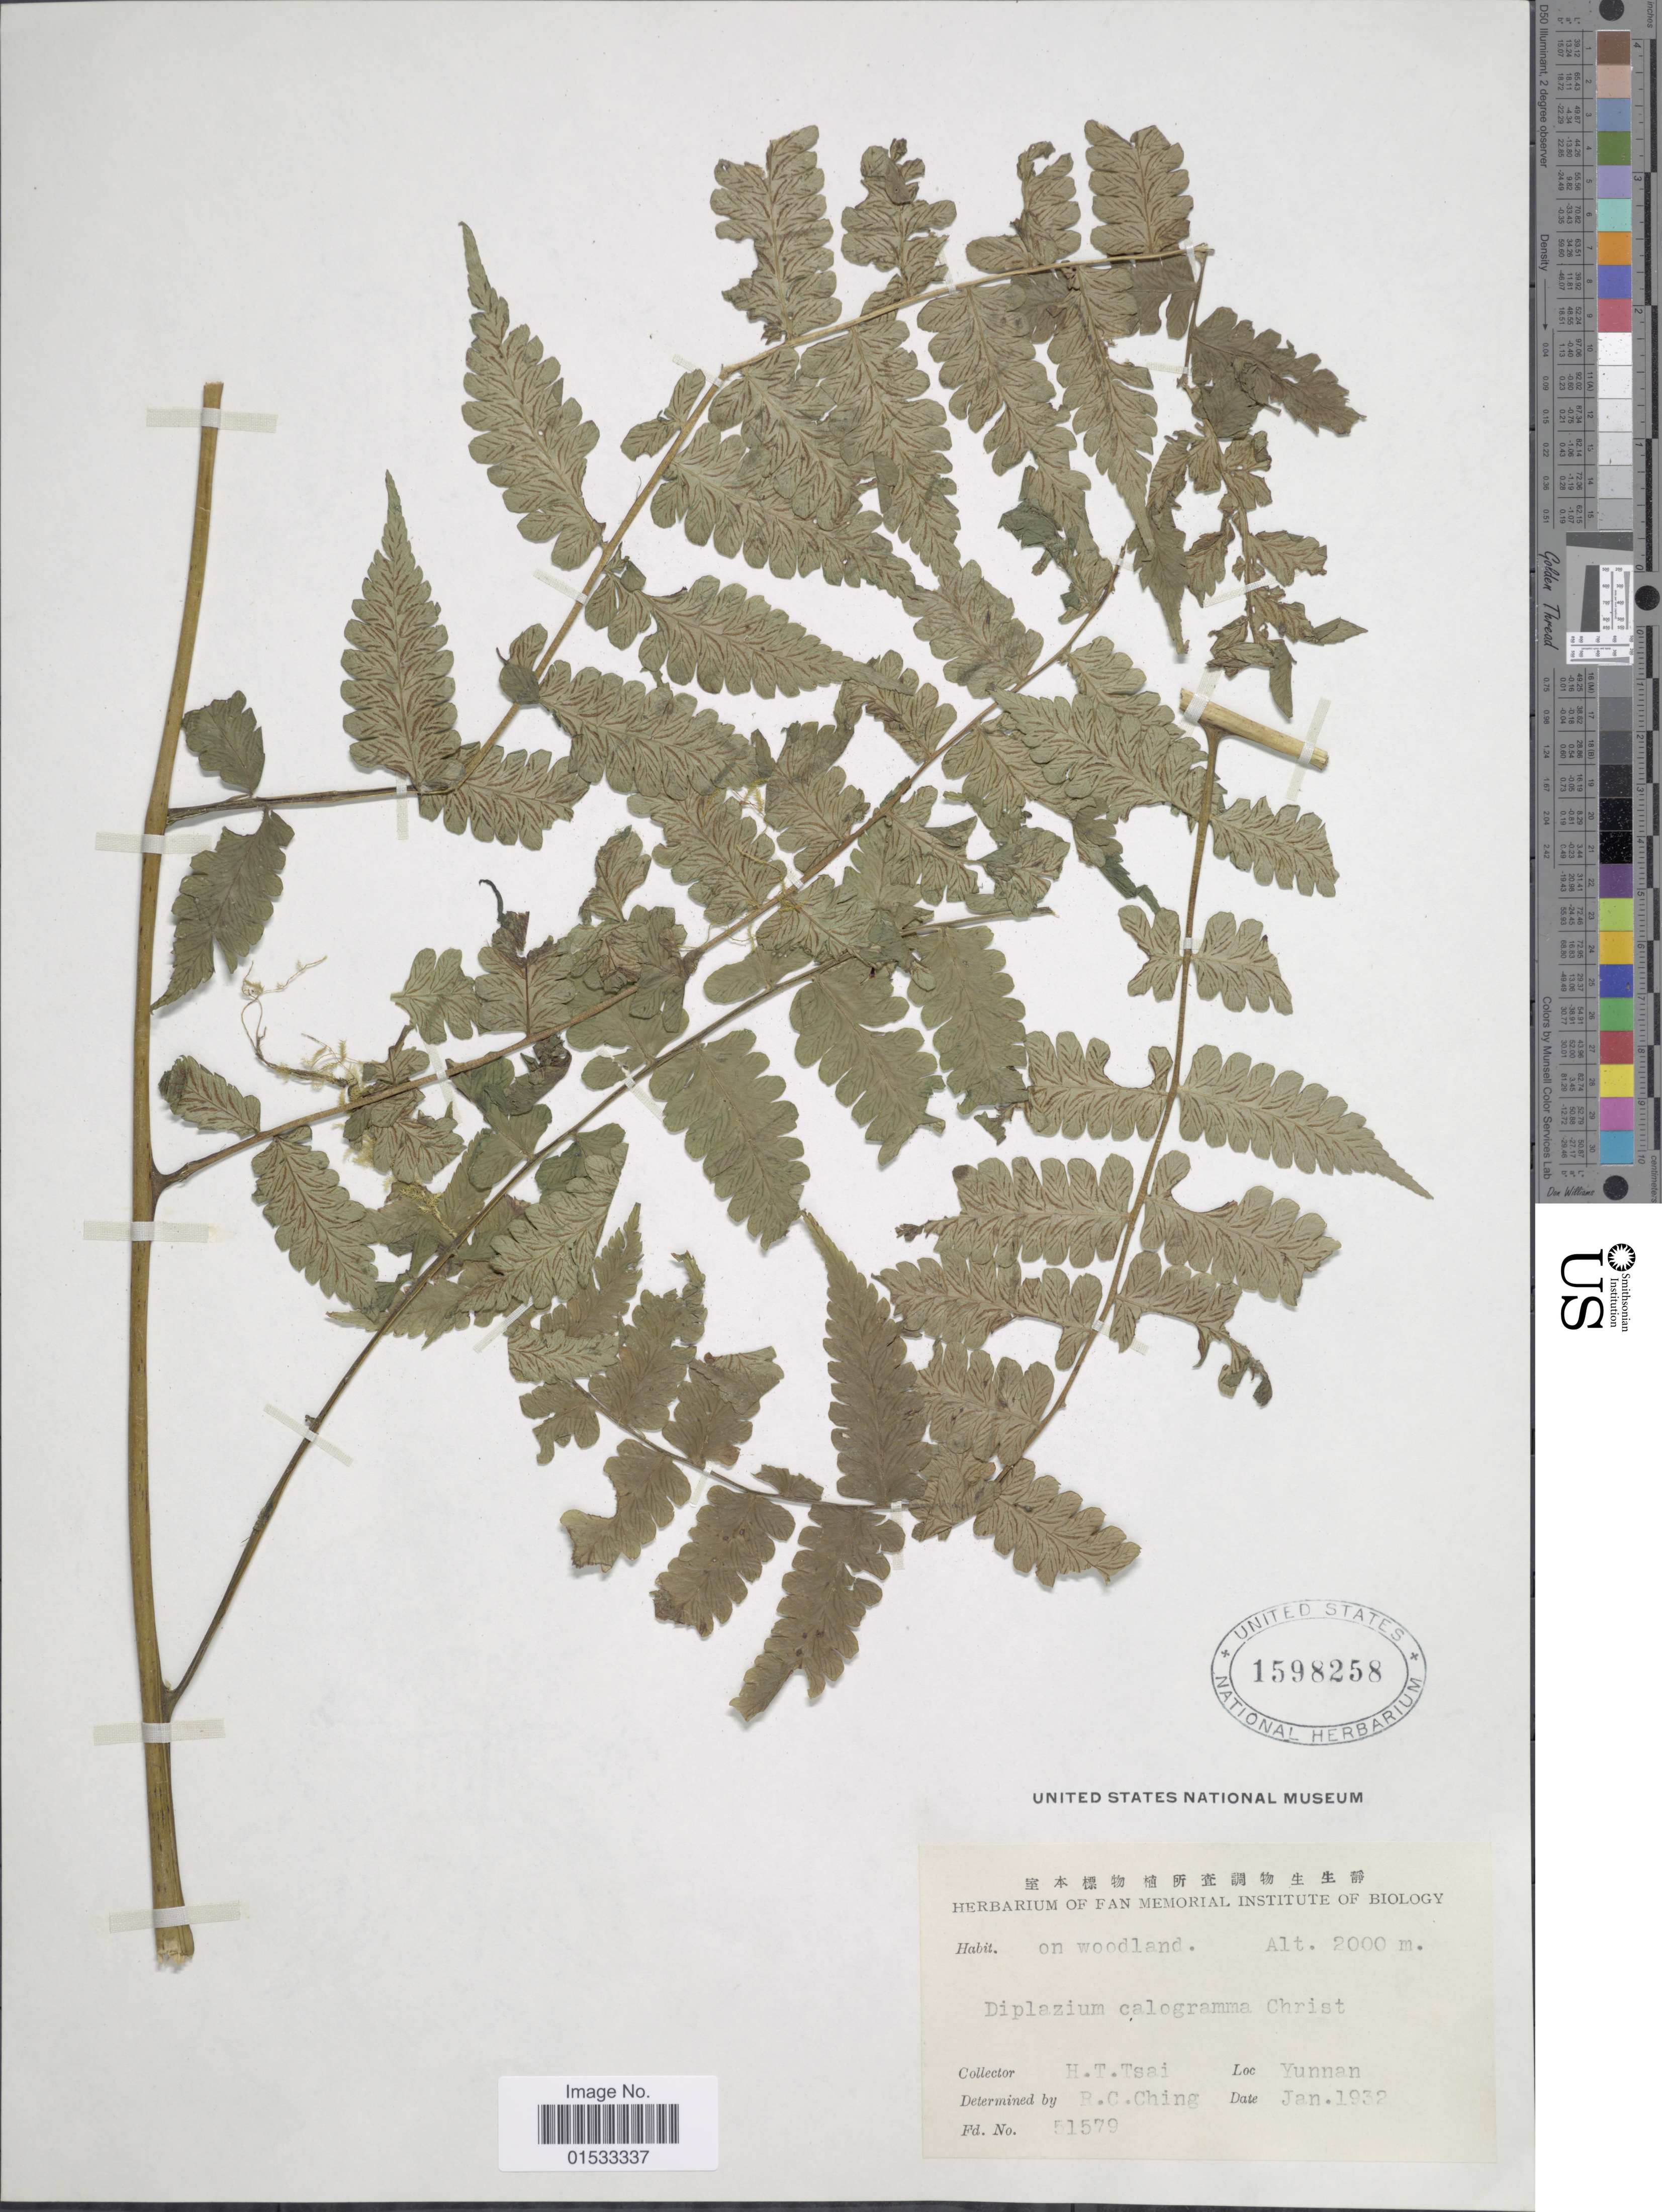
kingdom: Plantae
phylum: Tracheophyta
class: Polypodiopsida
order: Polypodiales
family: Athyriaceae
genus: Diplazium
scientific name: Diplazium calogrammum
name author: Christ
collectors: H. Tsai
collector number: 51579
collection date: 1932-01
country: China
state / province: Yunnan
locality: Yunnan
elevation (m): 2000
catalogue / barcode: US 1598258